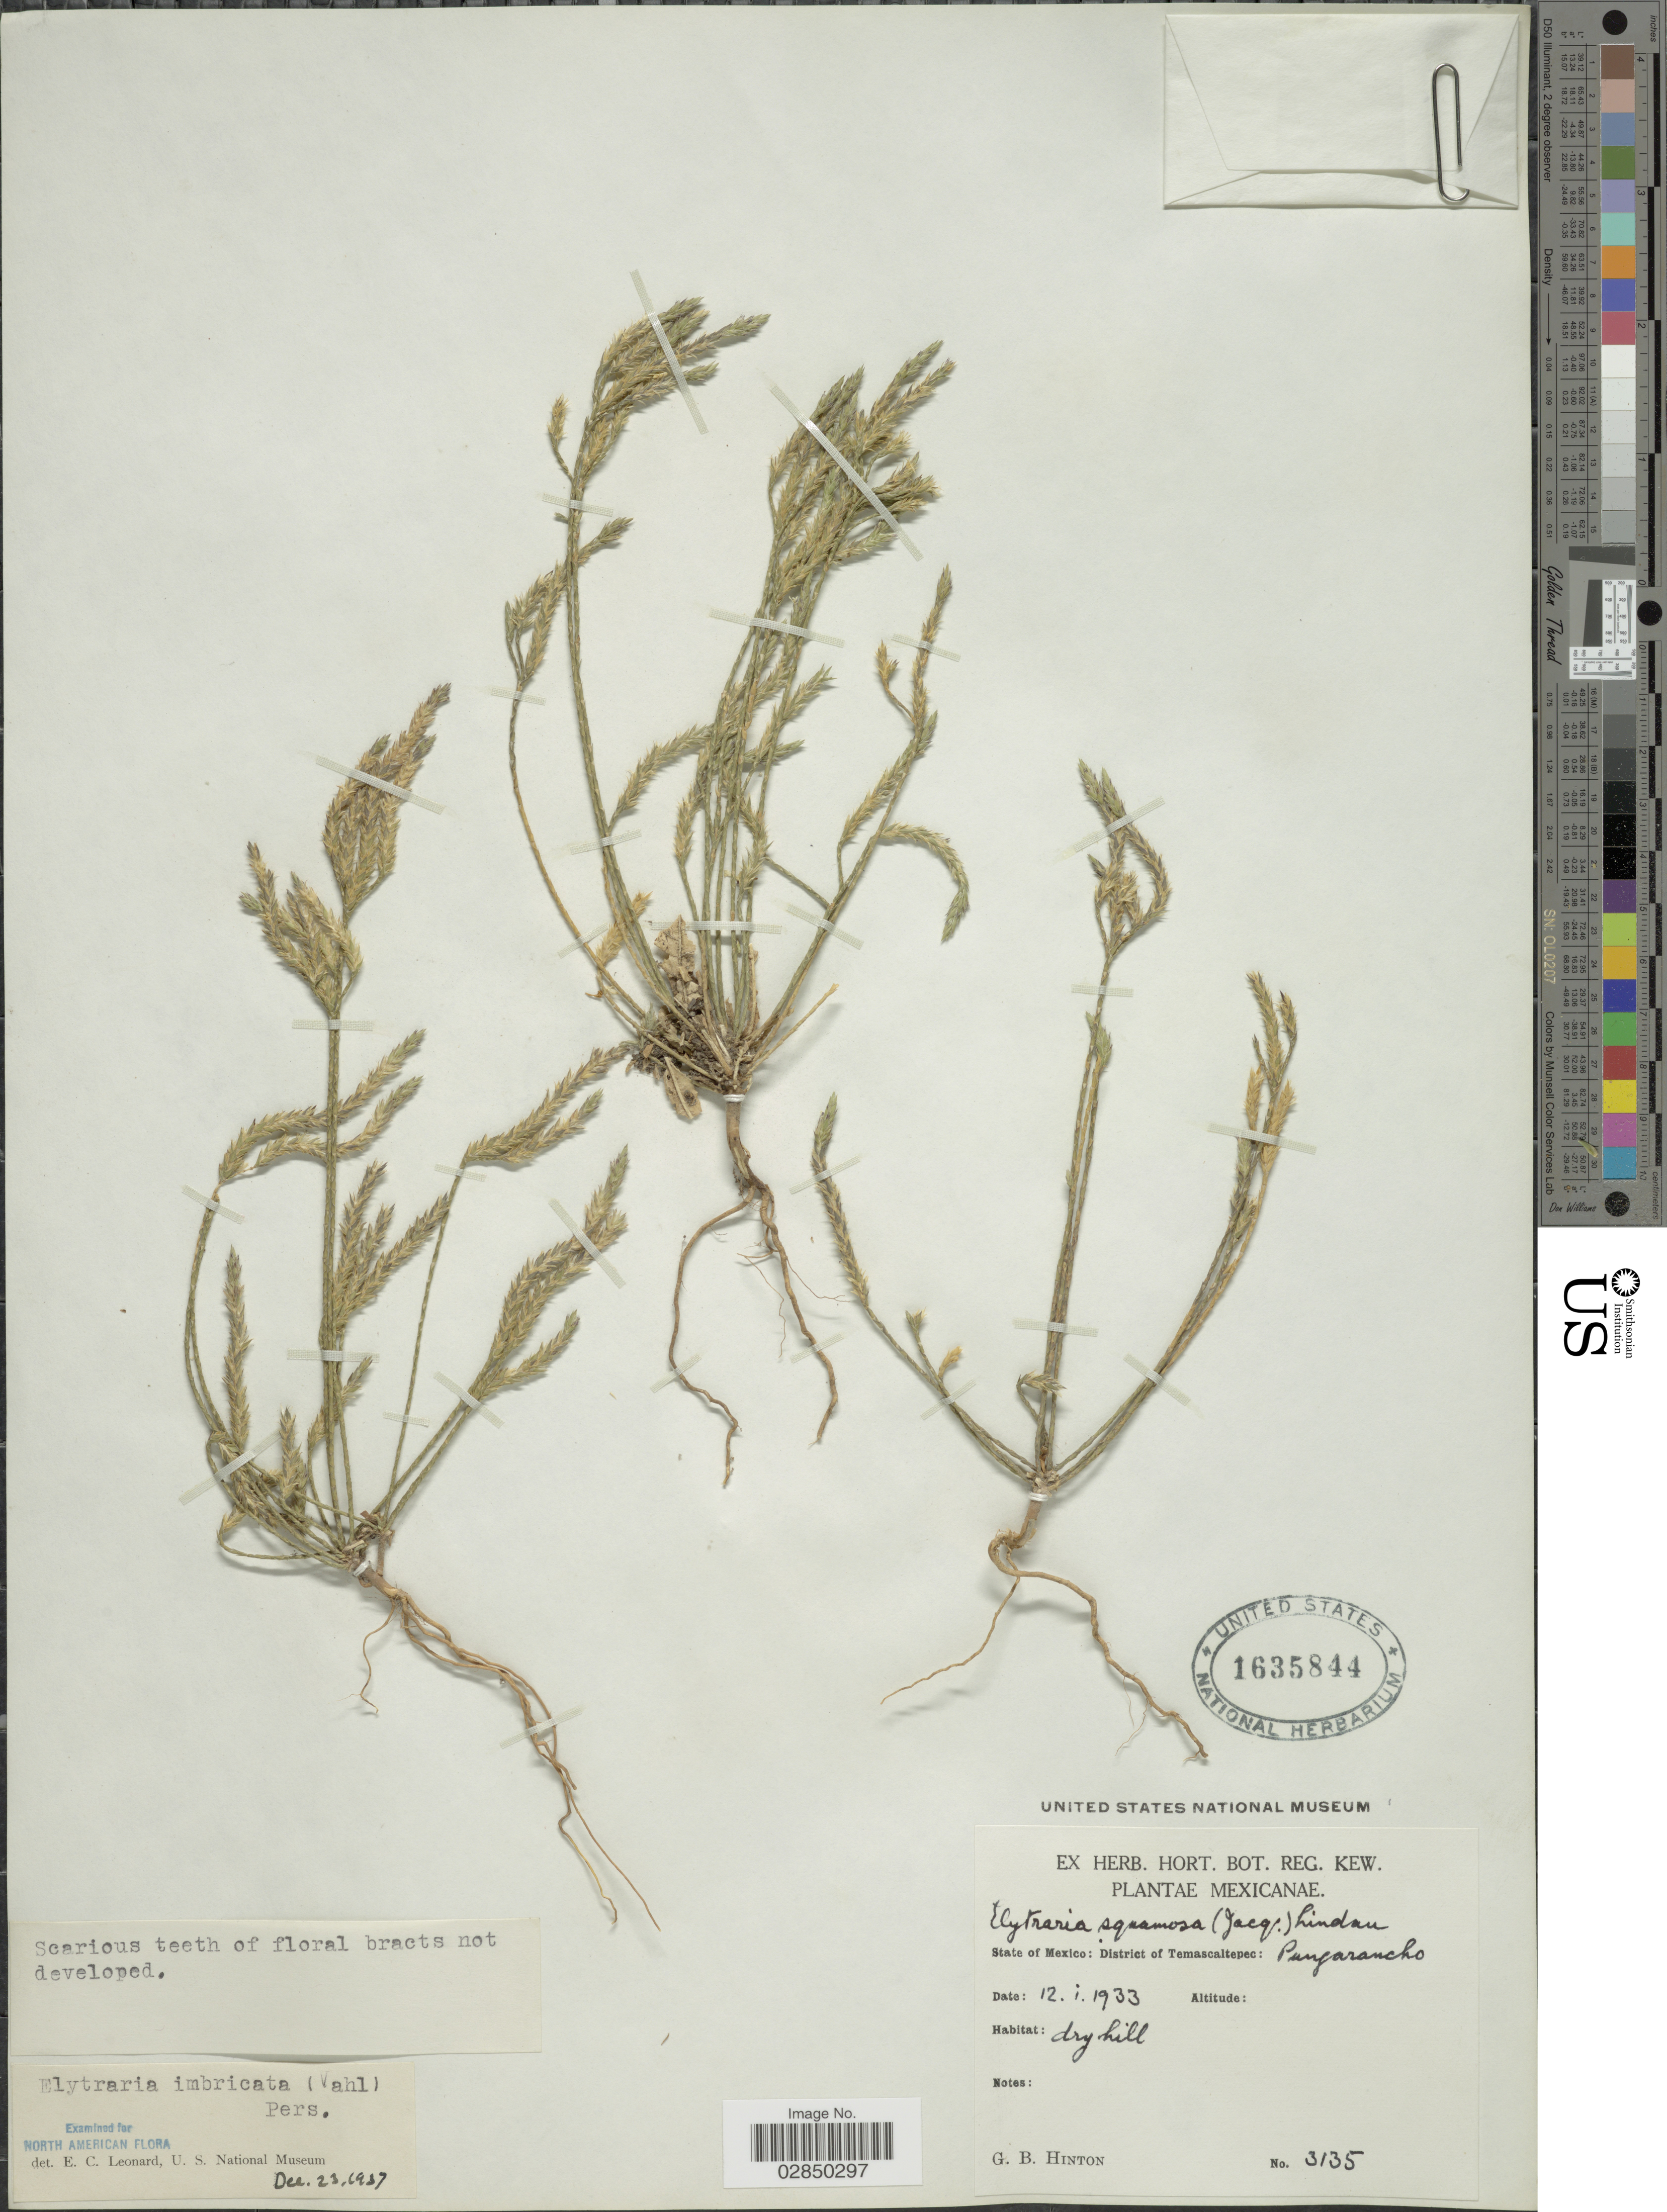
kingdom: Plantae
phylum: Tracheophyta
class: Magnoliopsida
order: Lamiales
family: Acanthaceae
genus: Elytraria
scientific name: Elytraria imbricata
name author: (Vahl) Pers.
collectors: G. B. Hinton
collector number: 3135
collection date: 1933-01-12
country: Mexico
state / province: México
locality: District of Temascaltepec: Pungarancho.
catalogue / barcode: US 1635844